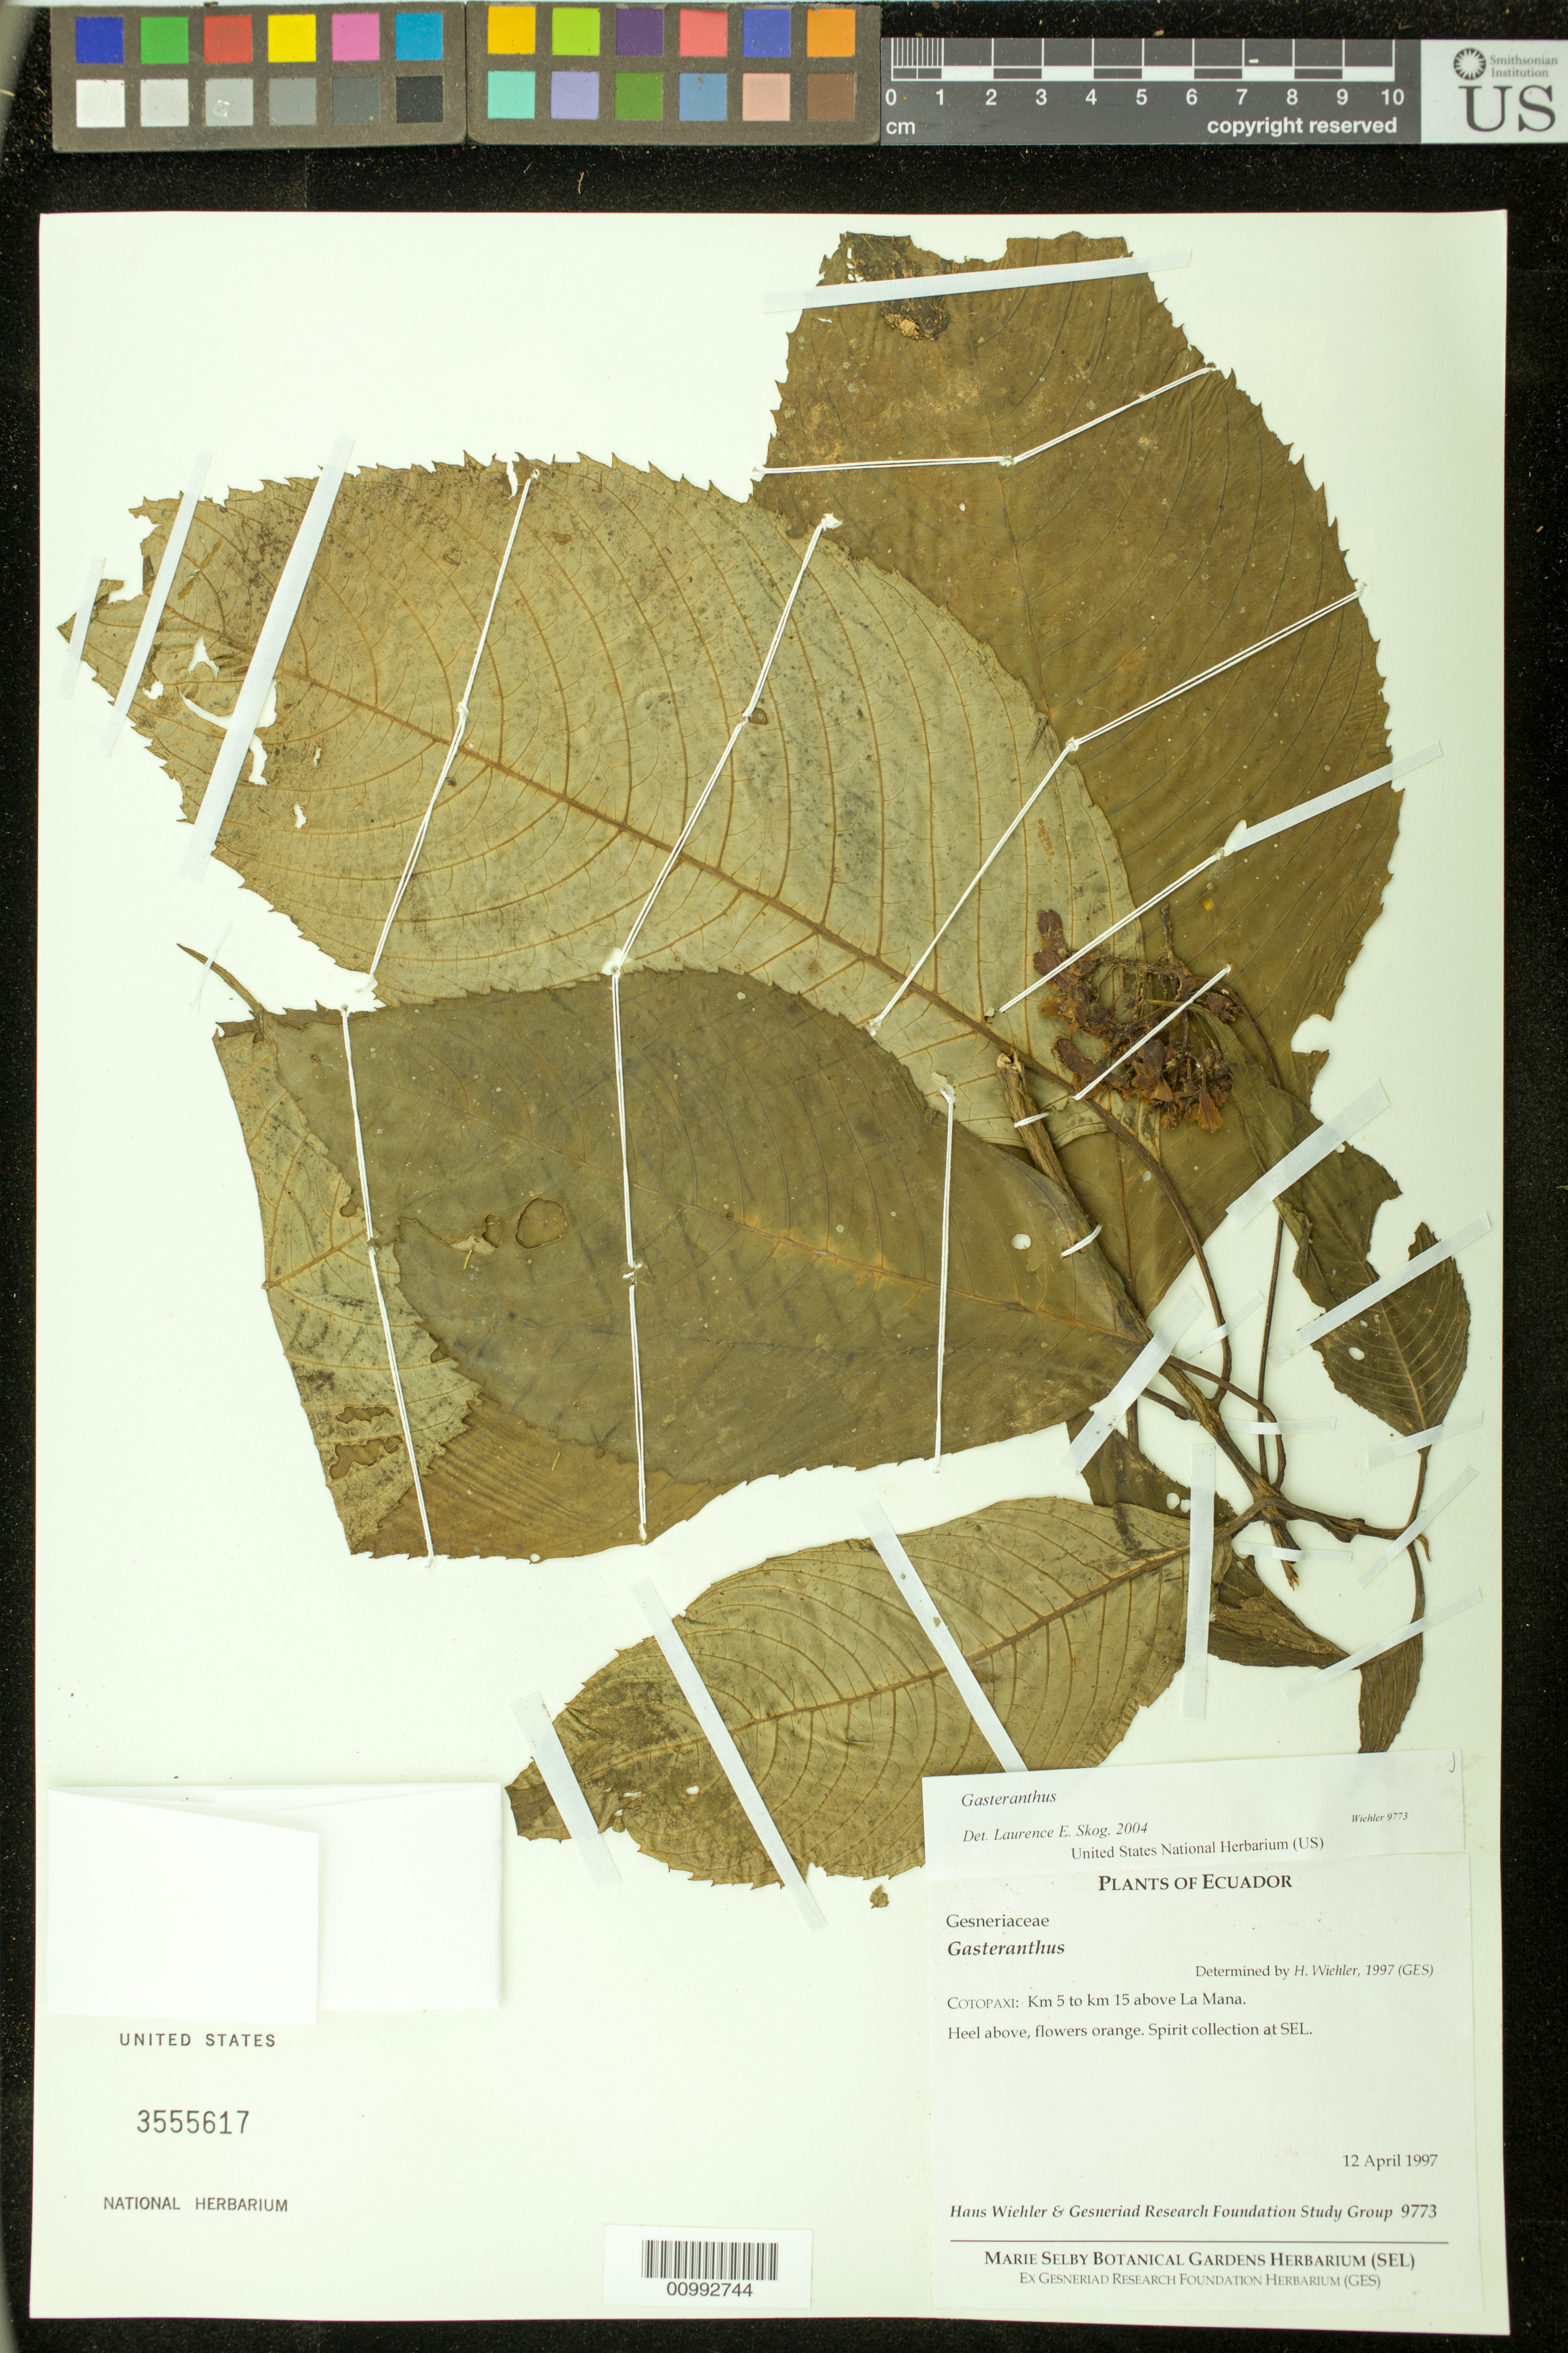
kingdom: Plantae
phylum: Tracheophyta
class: Magnoliopsida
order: Lamiales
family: Gesneriaceae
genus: Gasteranthus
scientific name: Gasteranthus sp.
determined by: Skog, Laurence E.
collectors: H. J. Wiehler & GRF Study Group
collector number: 9773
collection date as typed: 12 Apr 1997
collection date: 1997-04-12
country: Ecuador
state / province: Cotopaxi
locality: Cotopaxi: km 5 to km 15 above La Mana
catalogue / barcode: US 3555617